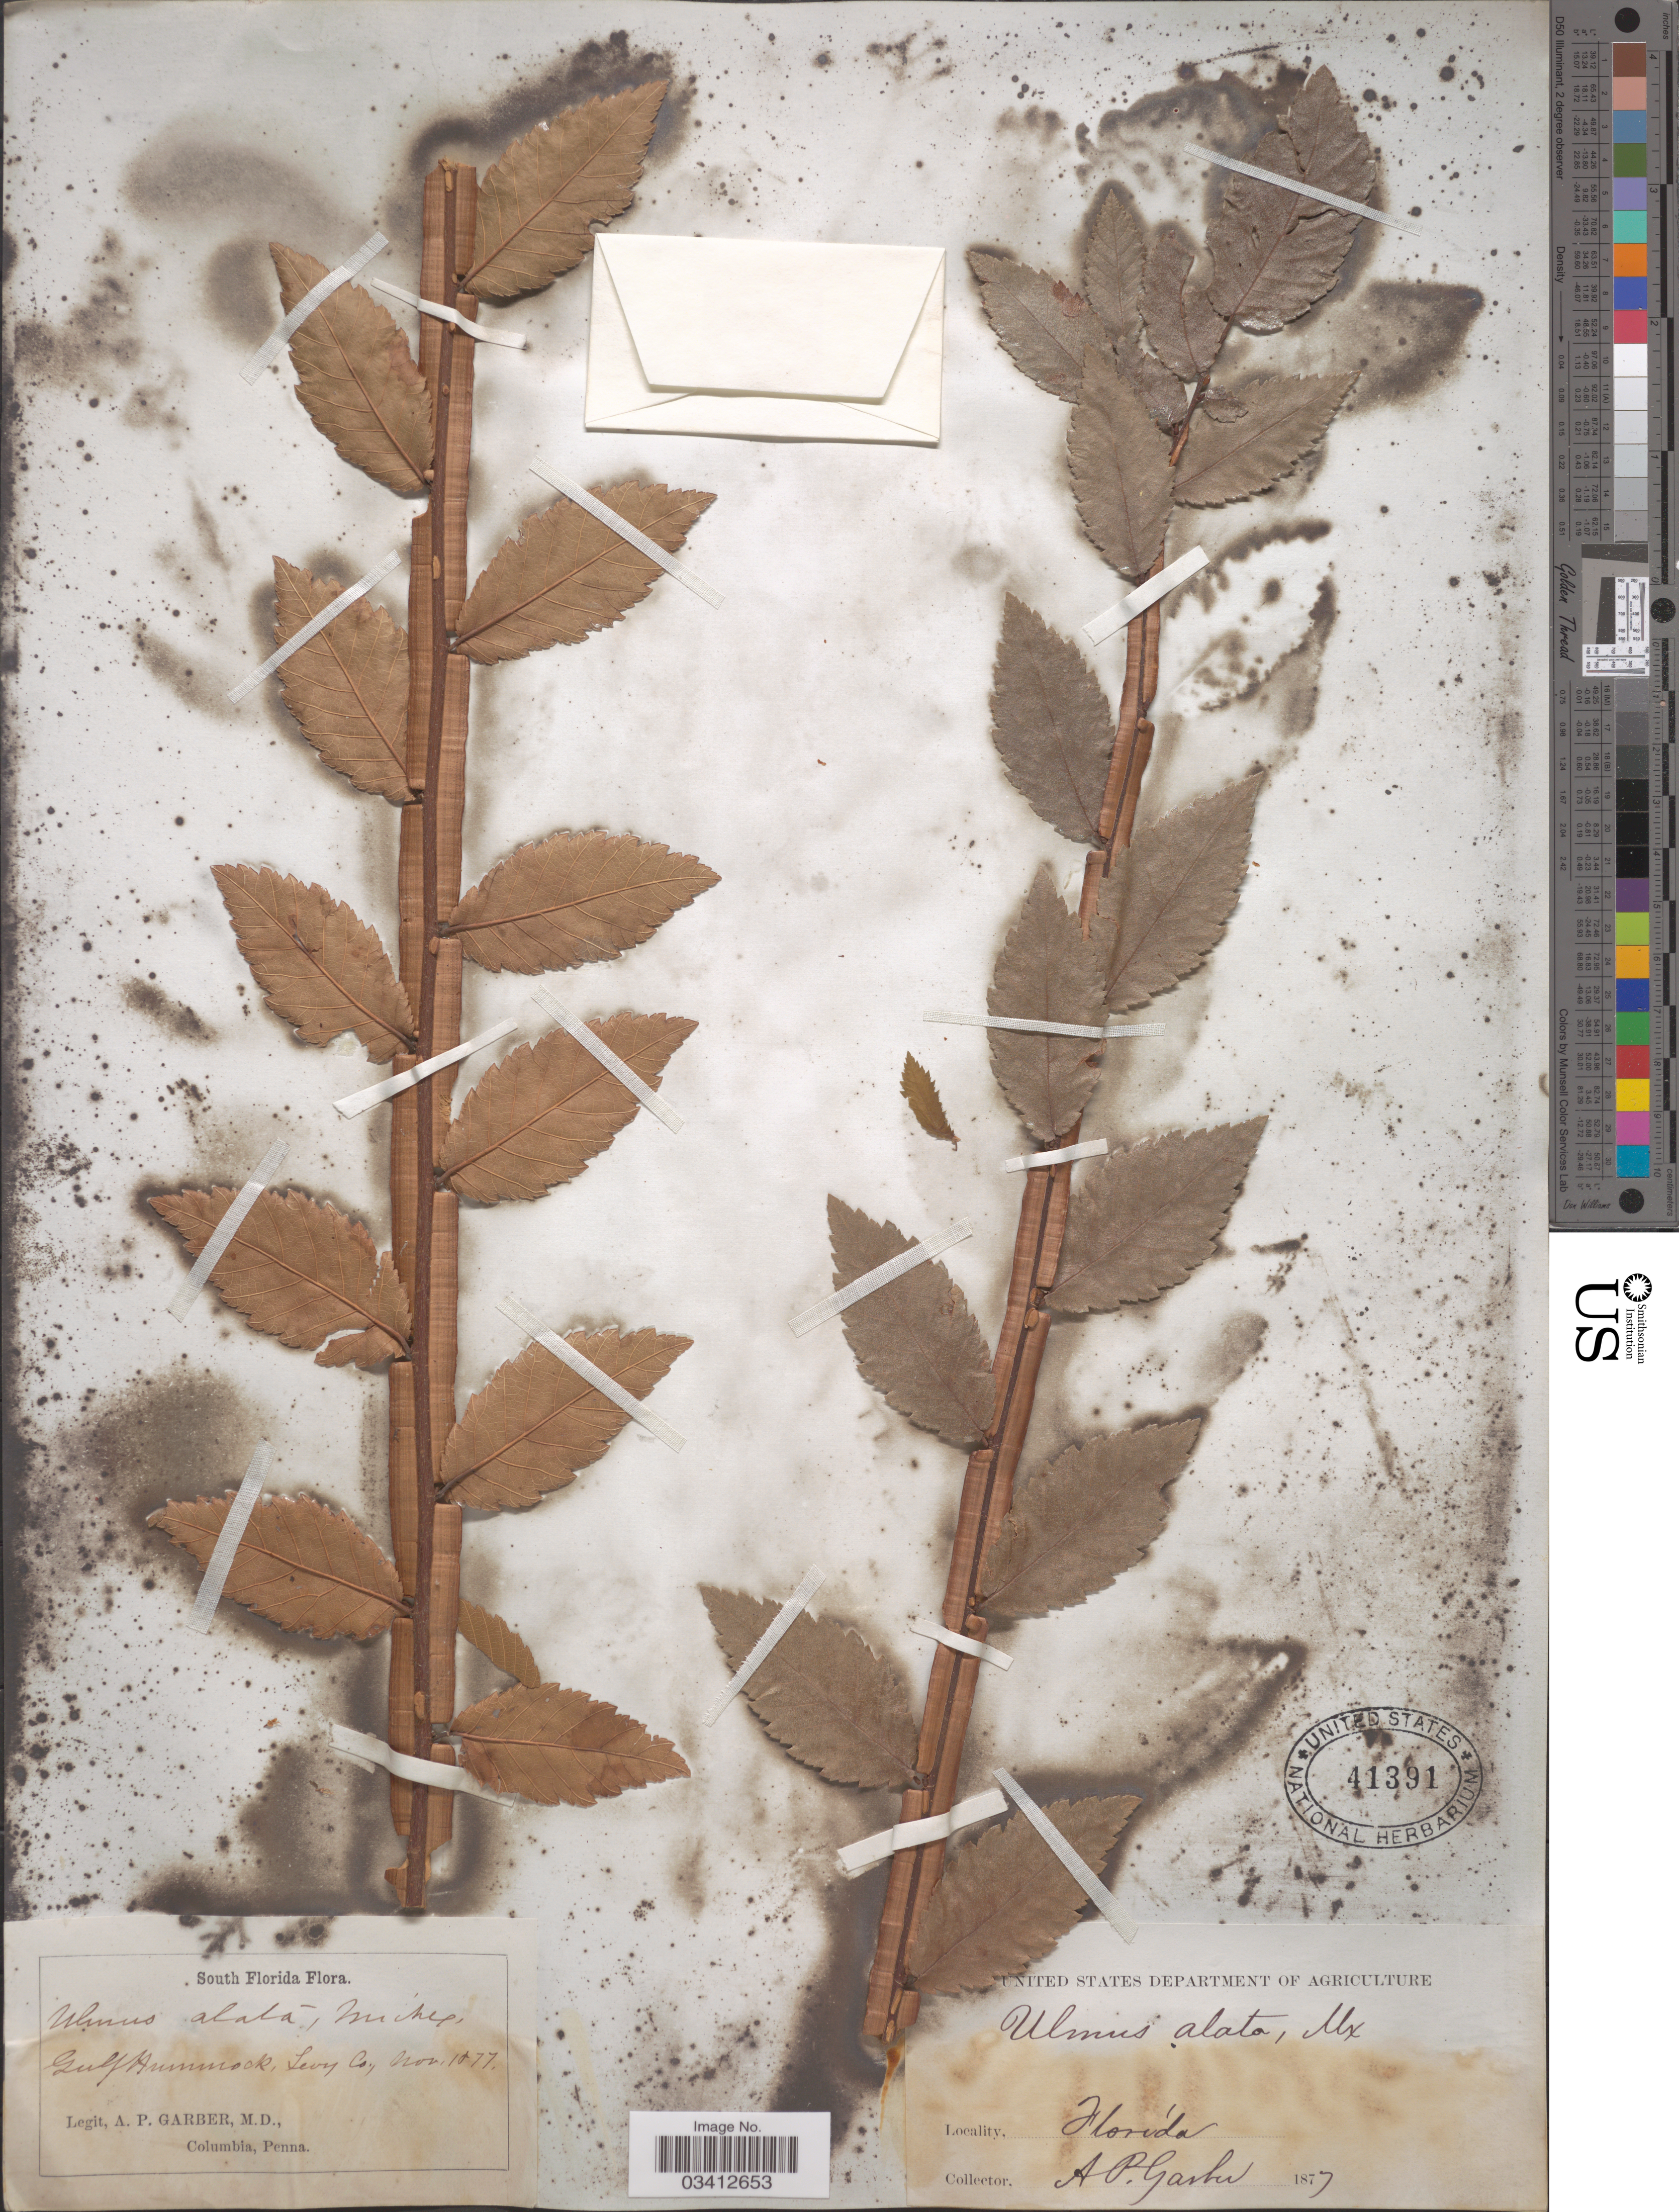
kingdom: Plantae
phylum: Tracheophyta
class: Magnoliopsida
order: Rosales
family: Ulmaceae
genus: Ulmus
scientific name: Ulmus alata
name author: Michx.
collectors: A. P. Garber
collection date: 1877-11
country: United States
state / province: Florida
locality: South Florida. Gulf Hammock, Levy Co.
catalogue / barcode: US 41391